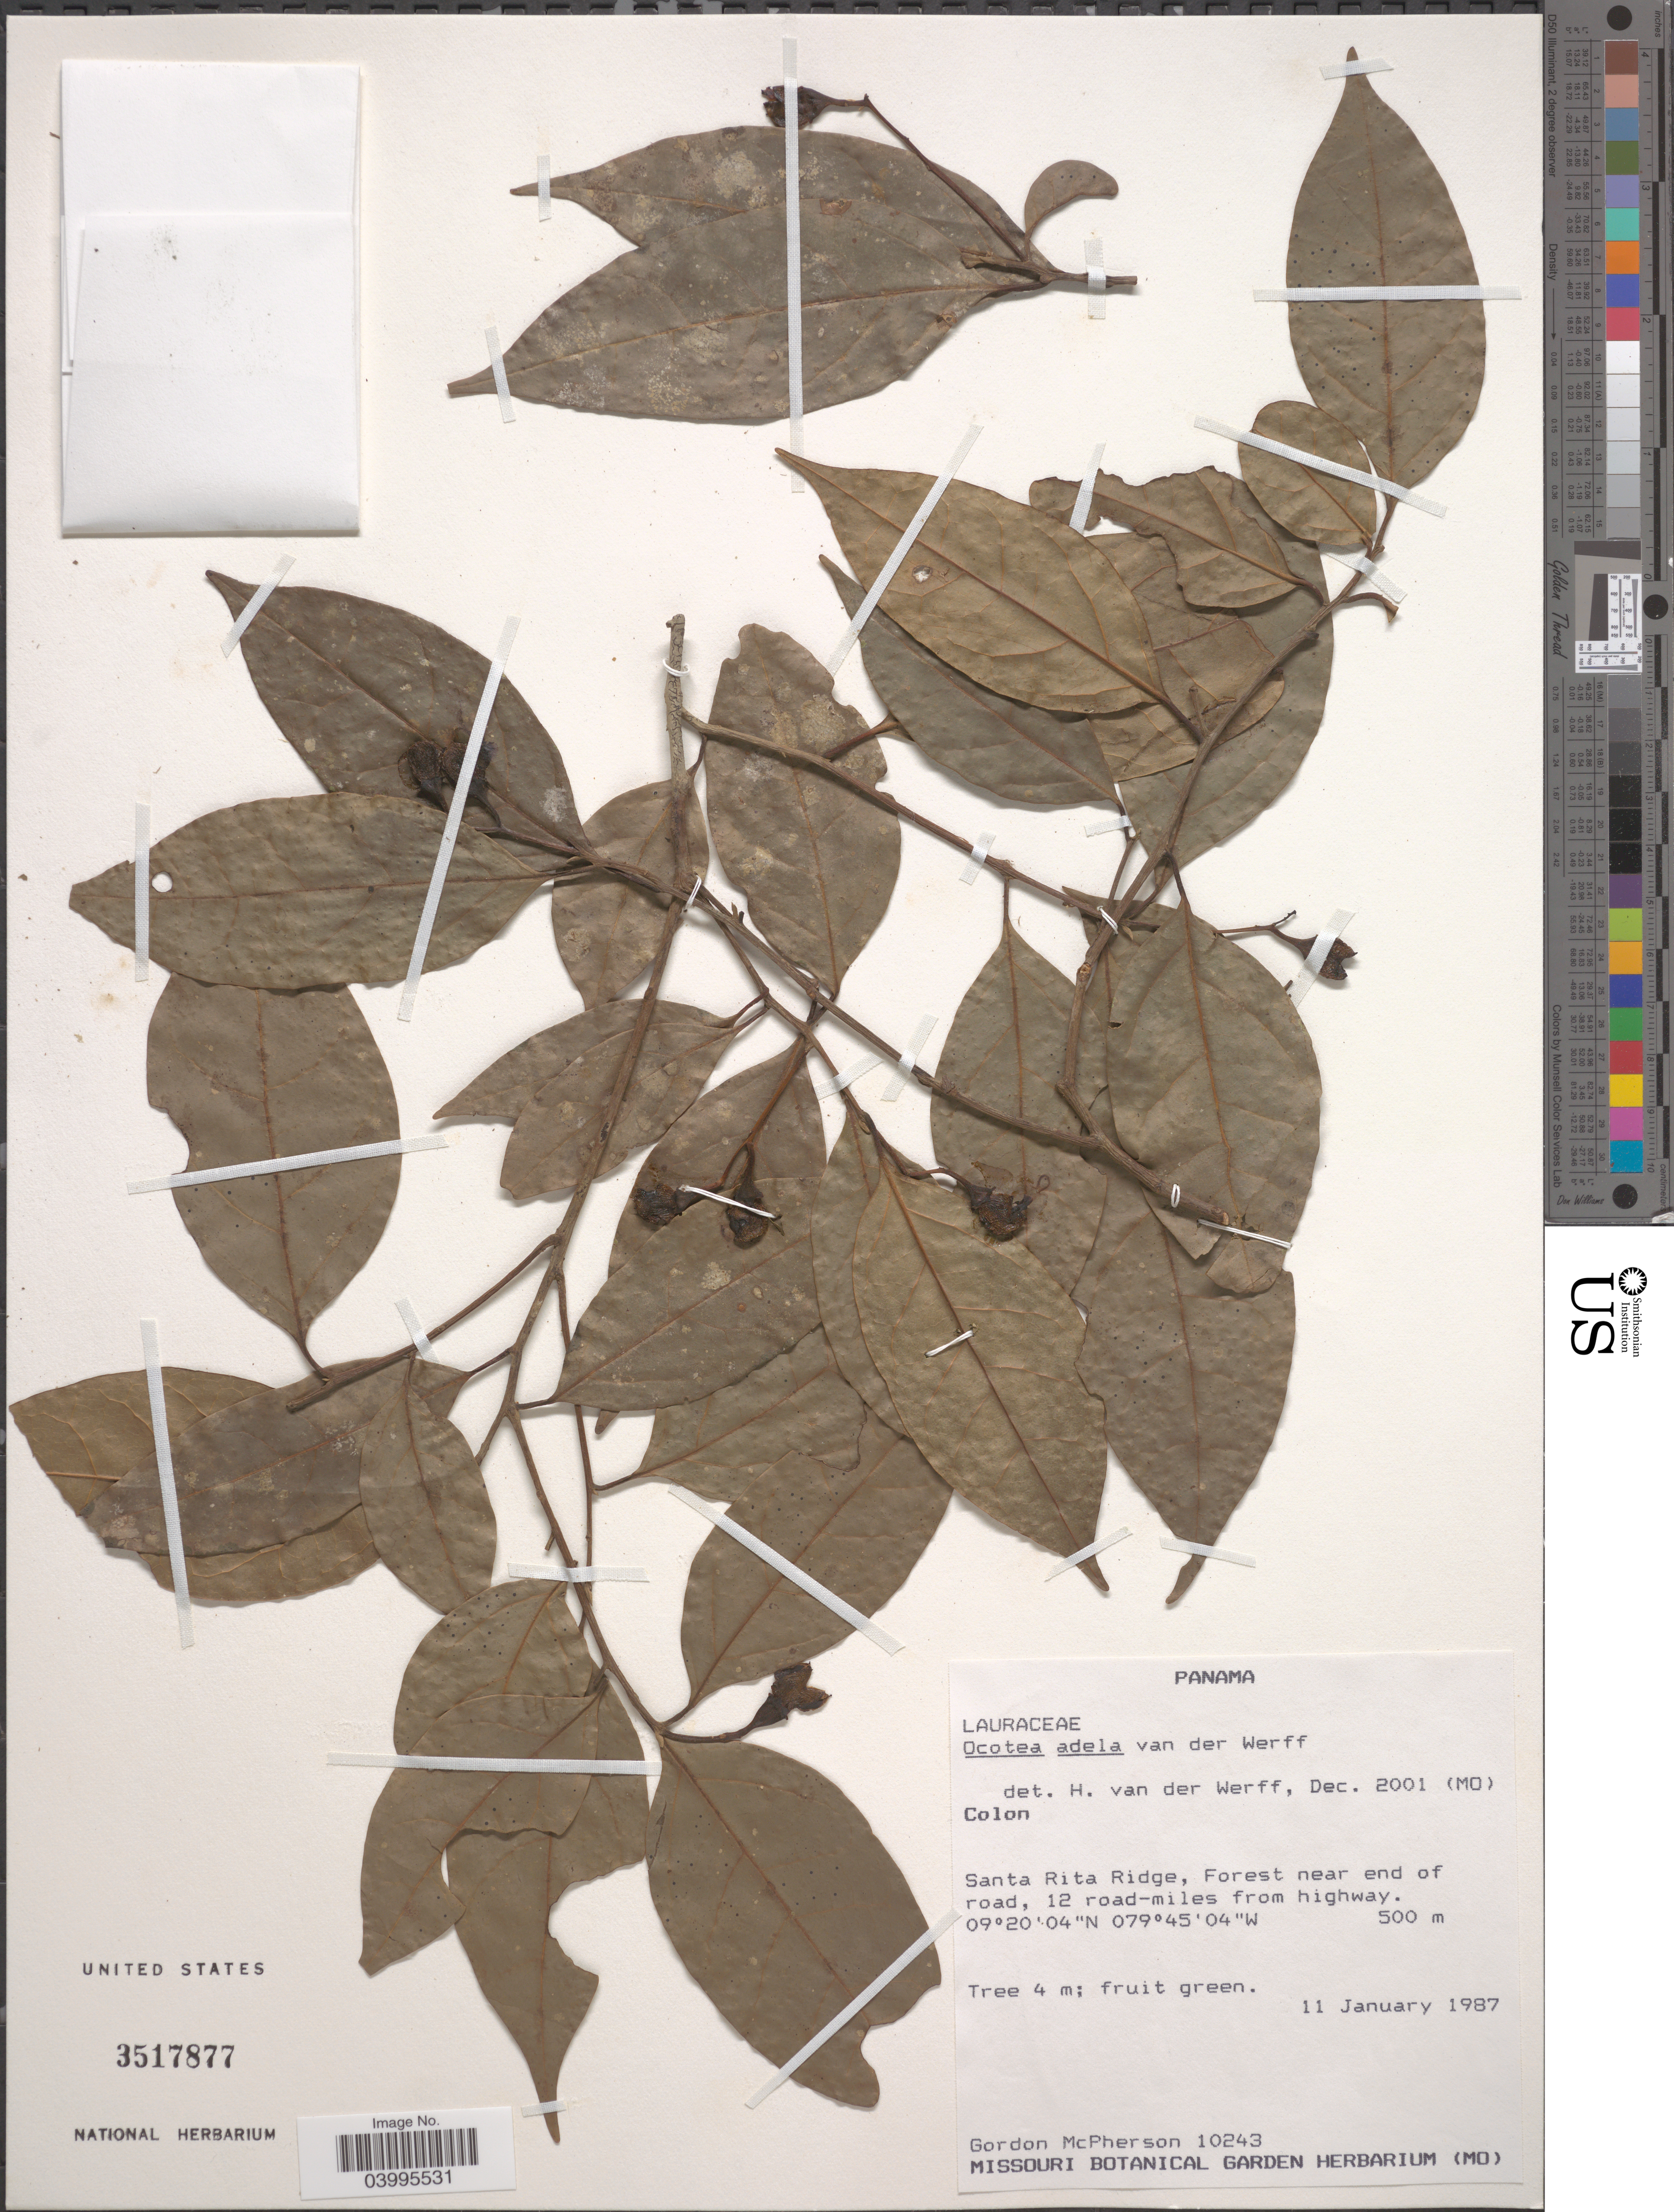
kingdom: Plantae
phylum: Tracheophyta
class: Magnoliopsida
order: Laurales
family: Lauraceae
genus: Ocotea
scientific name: Ocotea adela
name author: van der Werff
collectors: G. McPherson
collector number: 10243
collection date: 1987-01-11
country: Panama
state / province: Colón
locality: Santa Rita Ridge, Forest near end of road, 12 road-miles from highway.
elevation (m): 500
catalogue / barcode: US 3517877